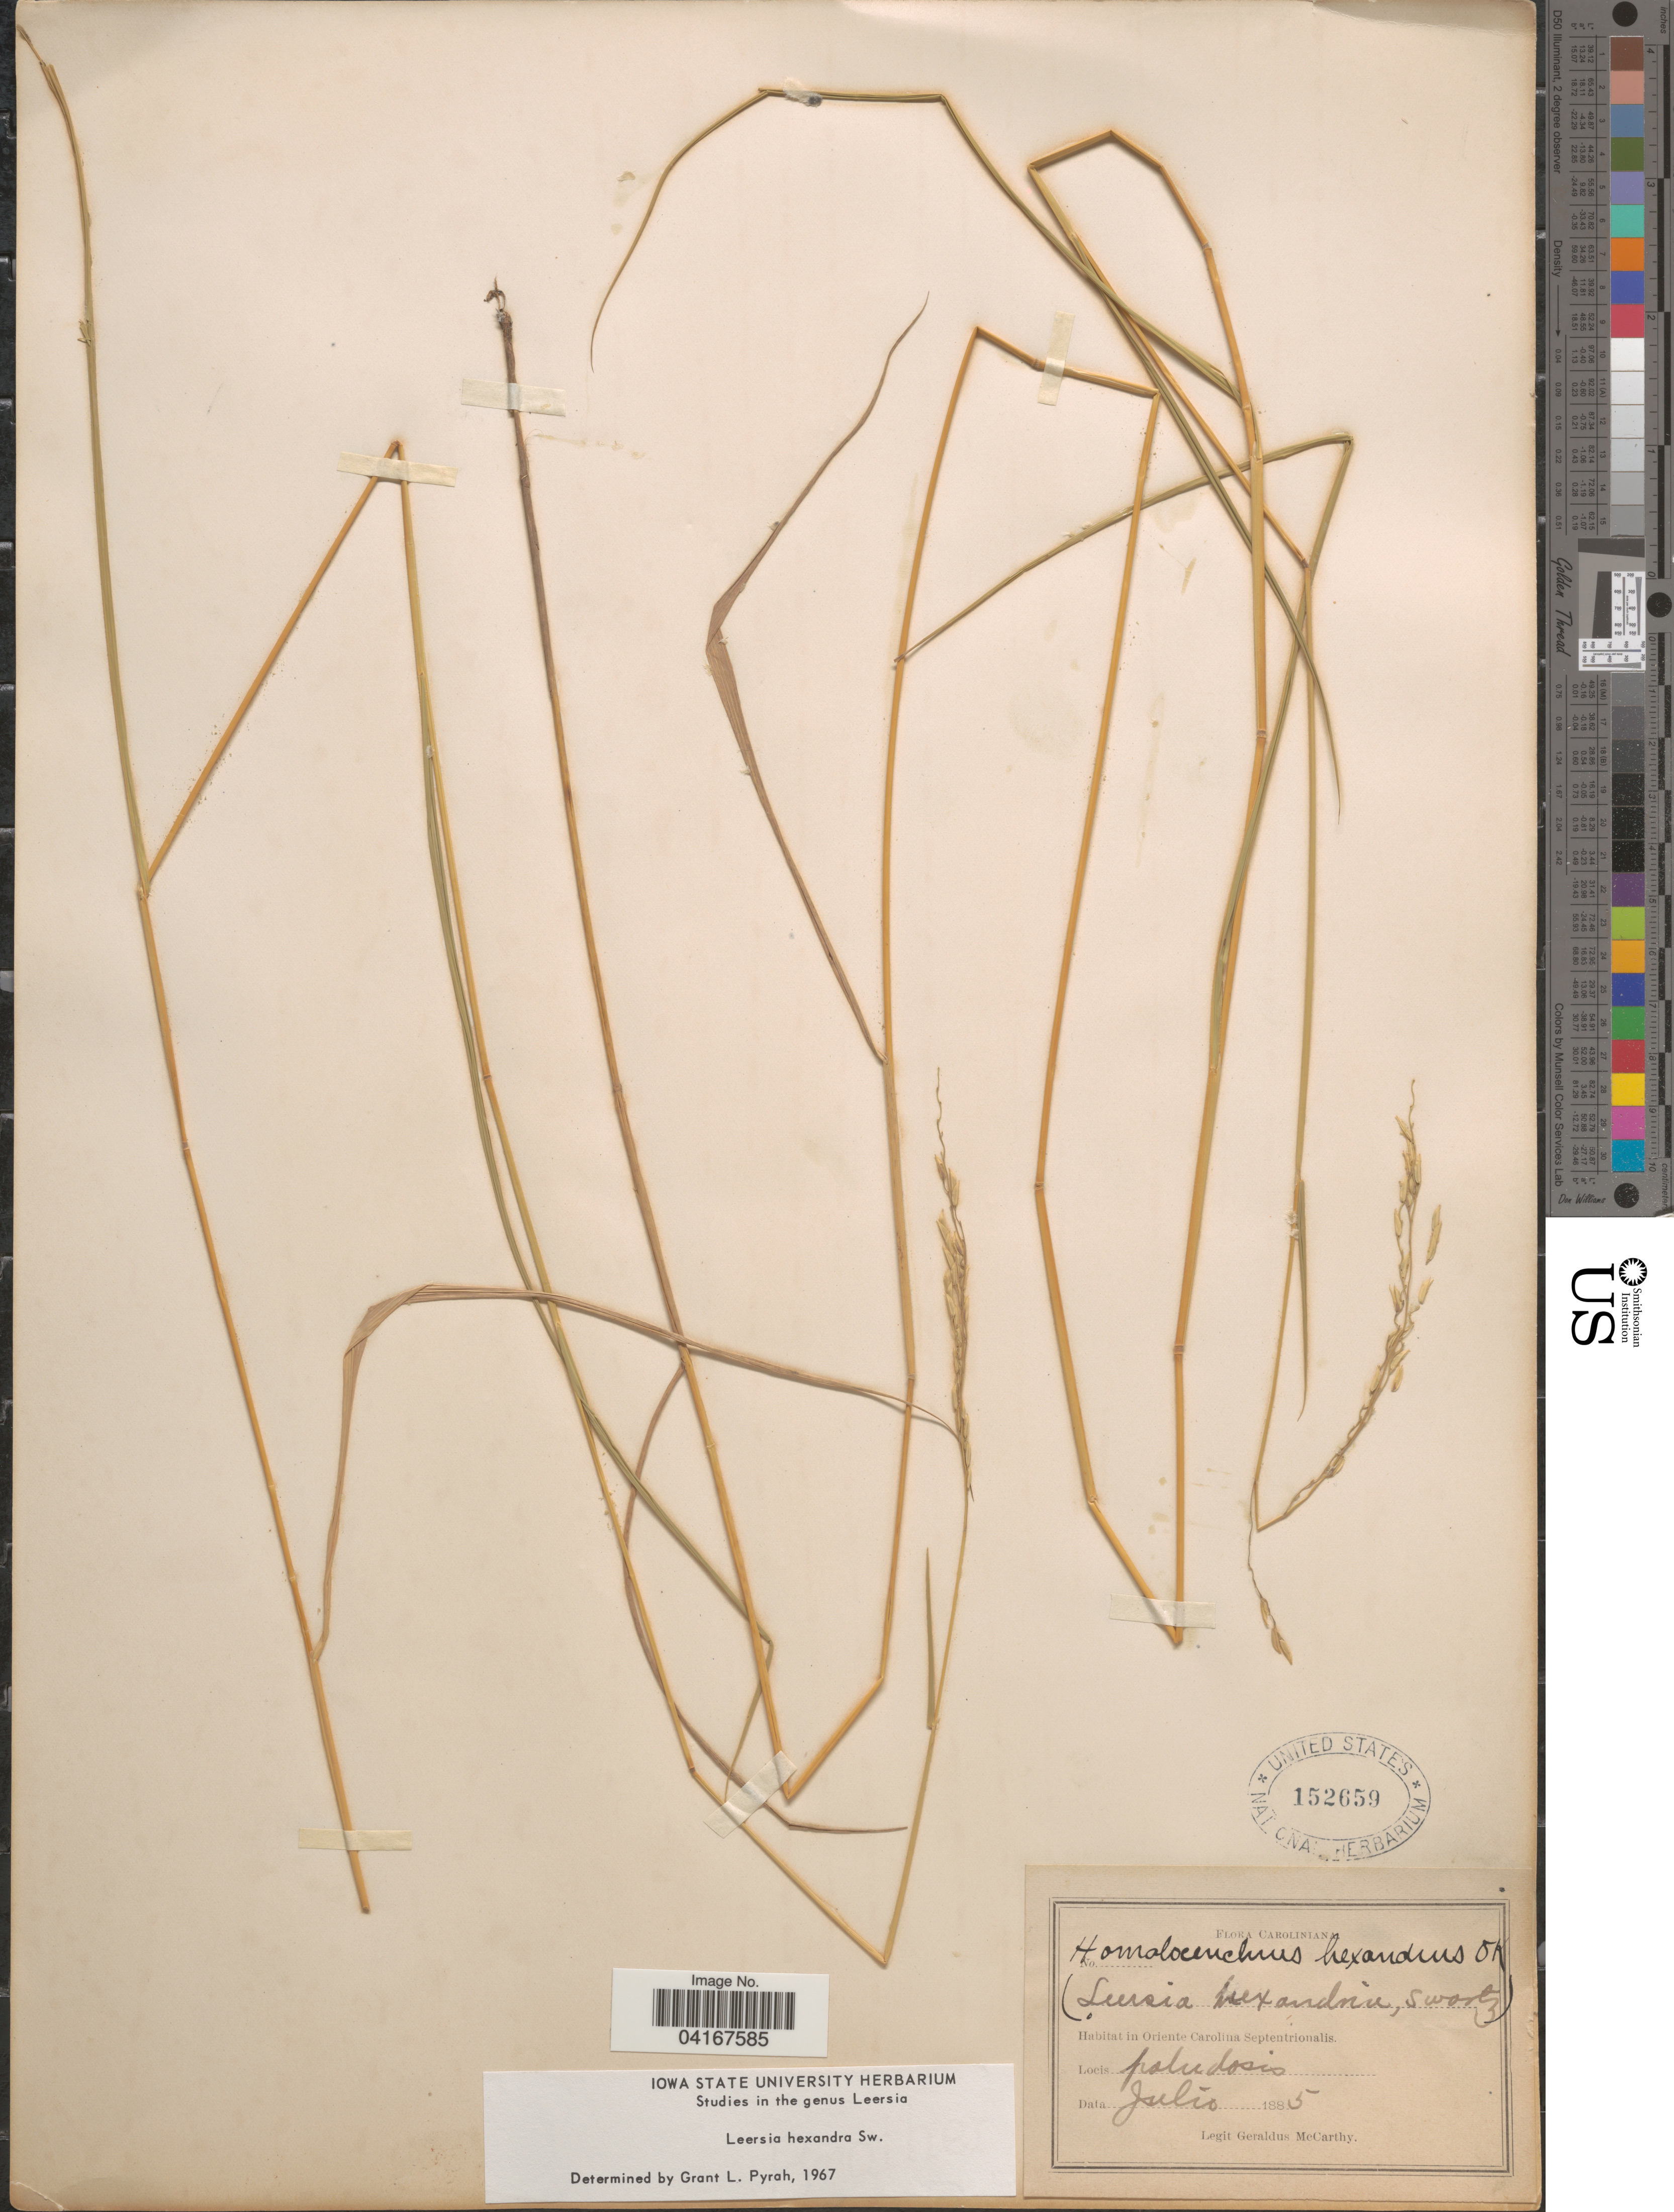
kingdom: Plantae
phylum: Tracheophyta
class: Liliopsida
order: Poales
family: Poaceae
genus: Leersia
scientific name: Leersia hexandra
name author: Sw.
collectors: M. McCarthy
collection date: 1885-07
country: United States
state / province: North Carolina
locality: Caroliniana. Oriente Carolina Septentrionalis.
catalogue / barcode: US 152659